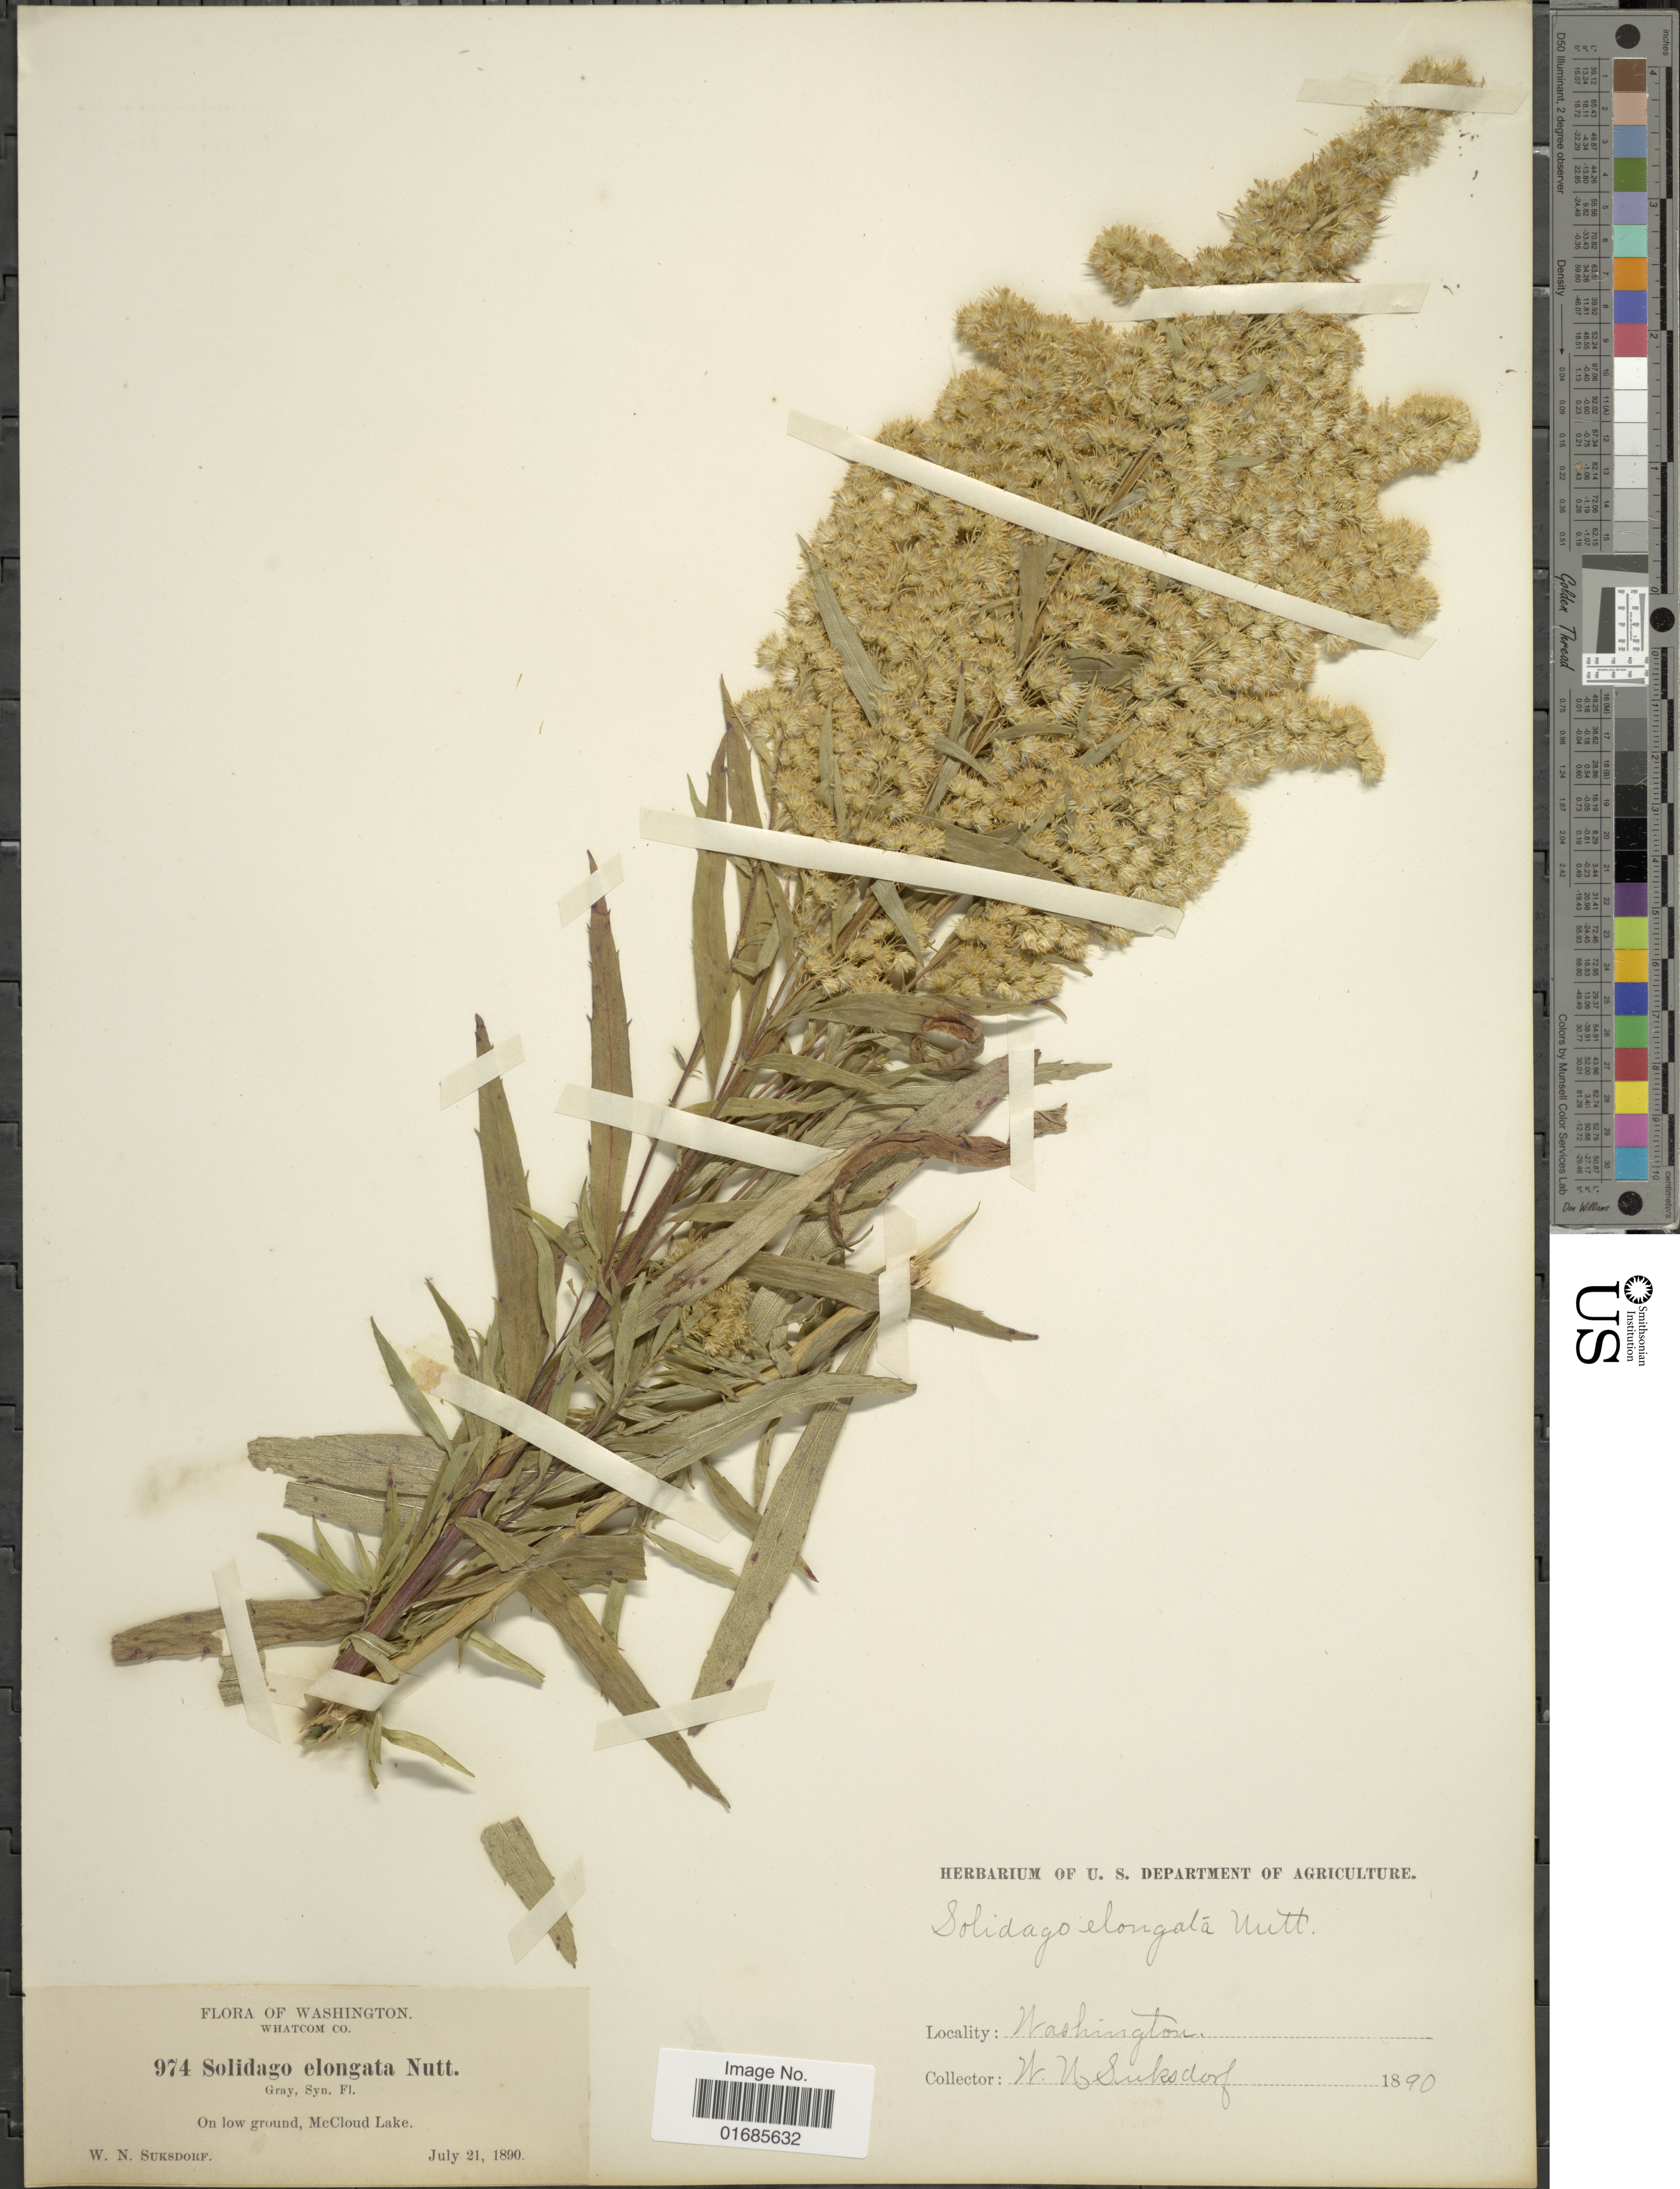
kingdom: Plantae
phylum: Tracheophyta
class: Magnoliopsida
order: Asterales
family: Asteraceae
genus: Solidago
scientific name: Solidago canadensis var. salebrosa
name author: (Piper) M.E. Jones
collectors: W. N. Suksdorf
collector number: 974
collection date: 1890-07-21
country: United States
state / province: Washington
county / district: Whatcom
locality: Whatcom Co., McCloud Lake